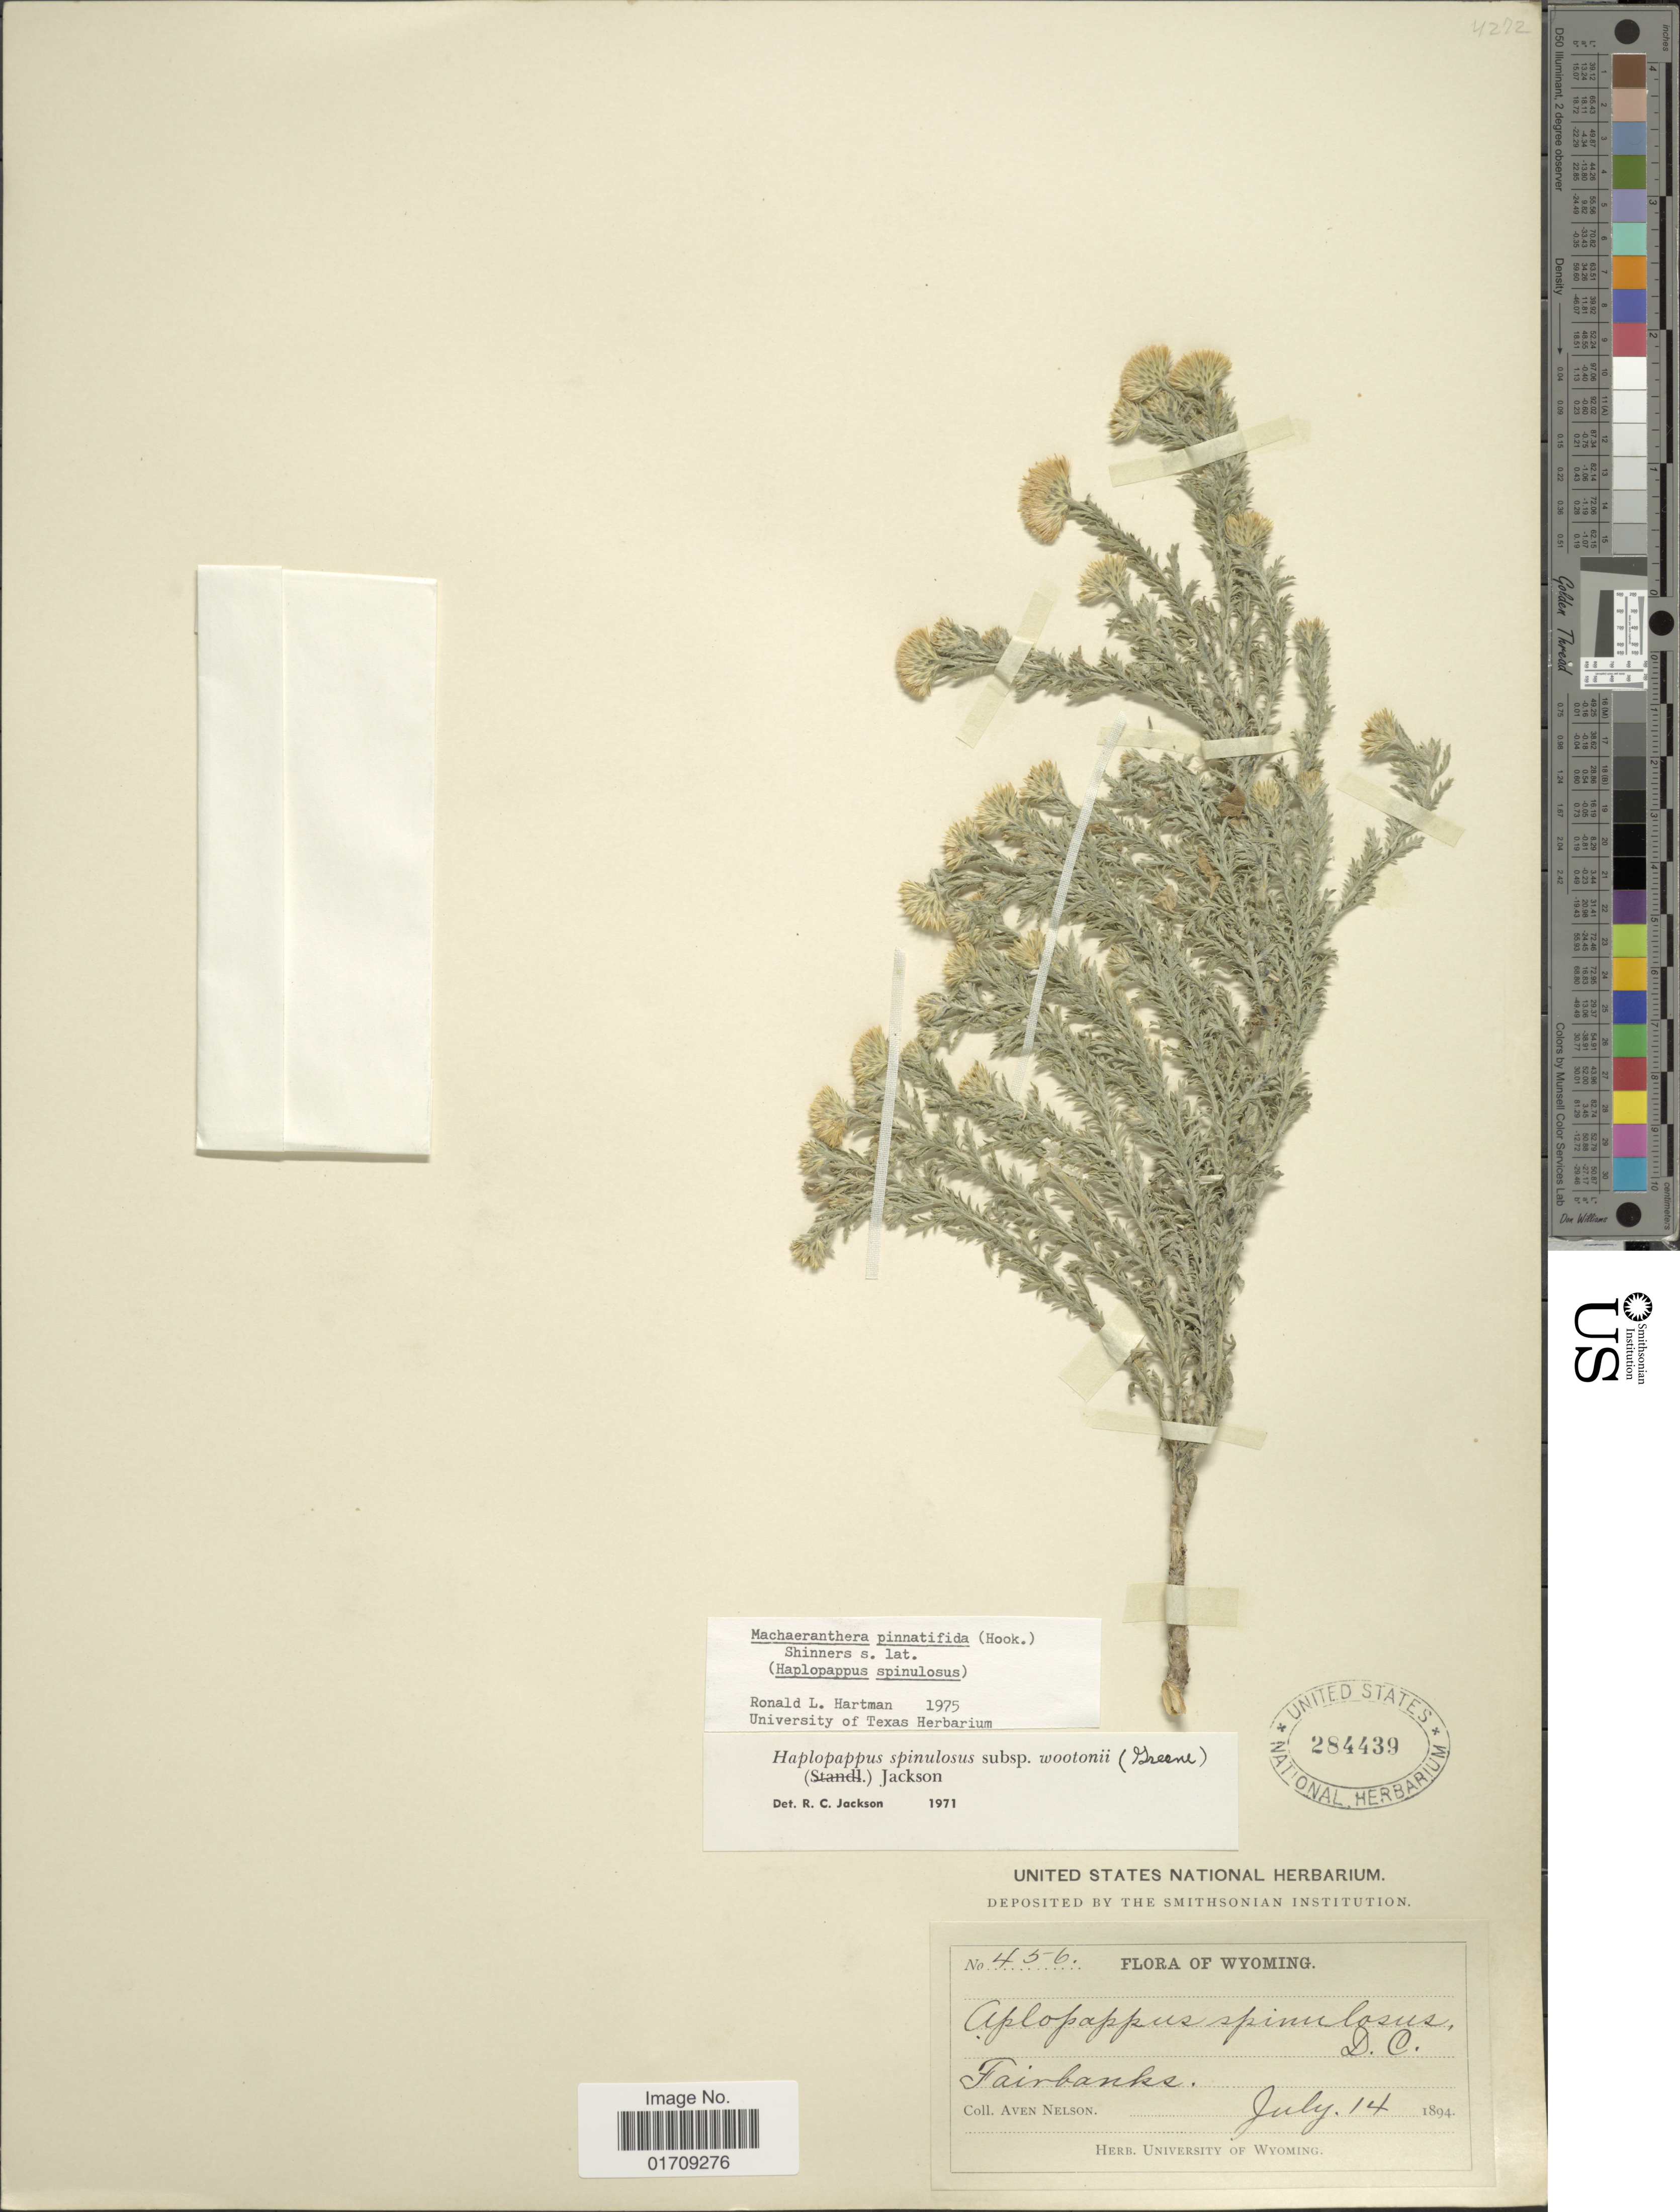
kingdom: Plantae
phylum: Tracheophyta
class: Magnoliopsida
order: Asterales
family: Asteraceae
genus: Machaeranthera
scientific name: Machaeranthera pinnatifida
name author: (Hook.) Shinners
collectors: A. Nelson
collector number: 456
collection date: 1894-07-14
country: United States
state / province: Wyoming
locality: Fairbanks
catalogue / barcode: US 284439